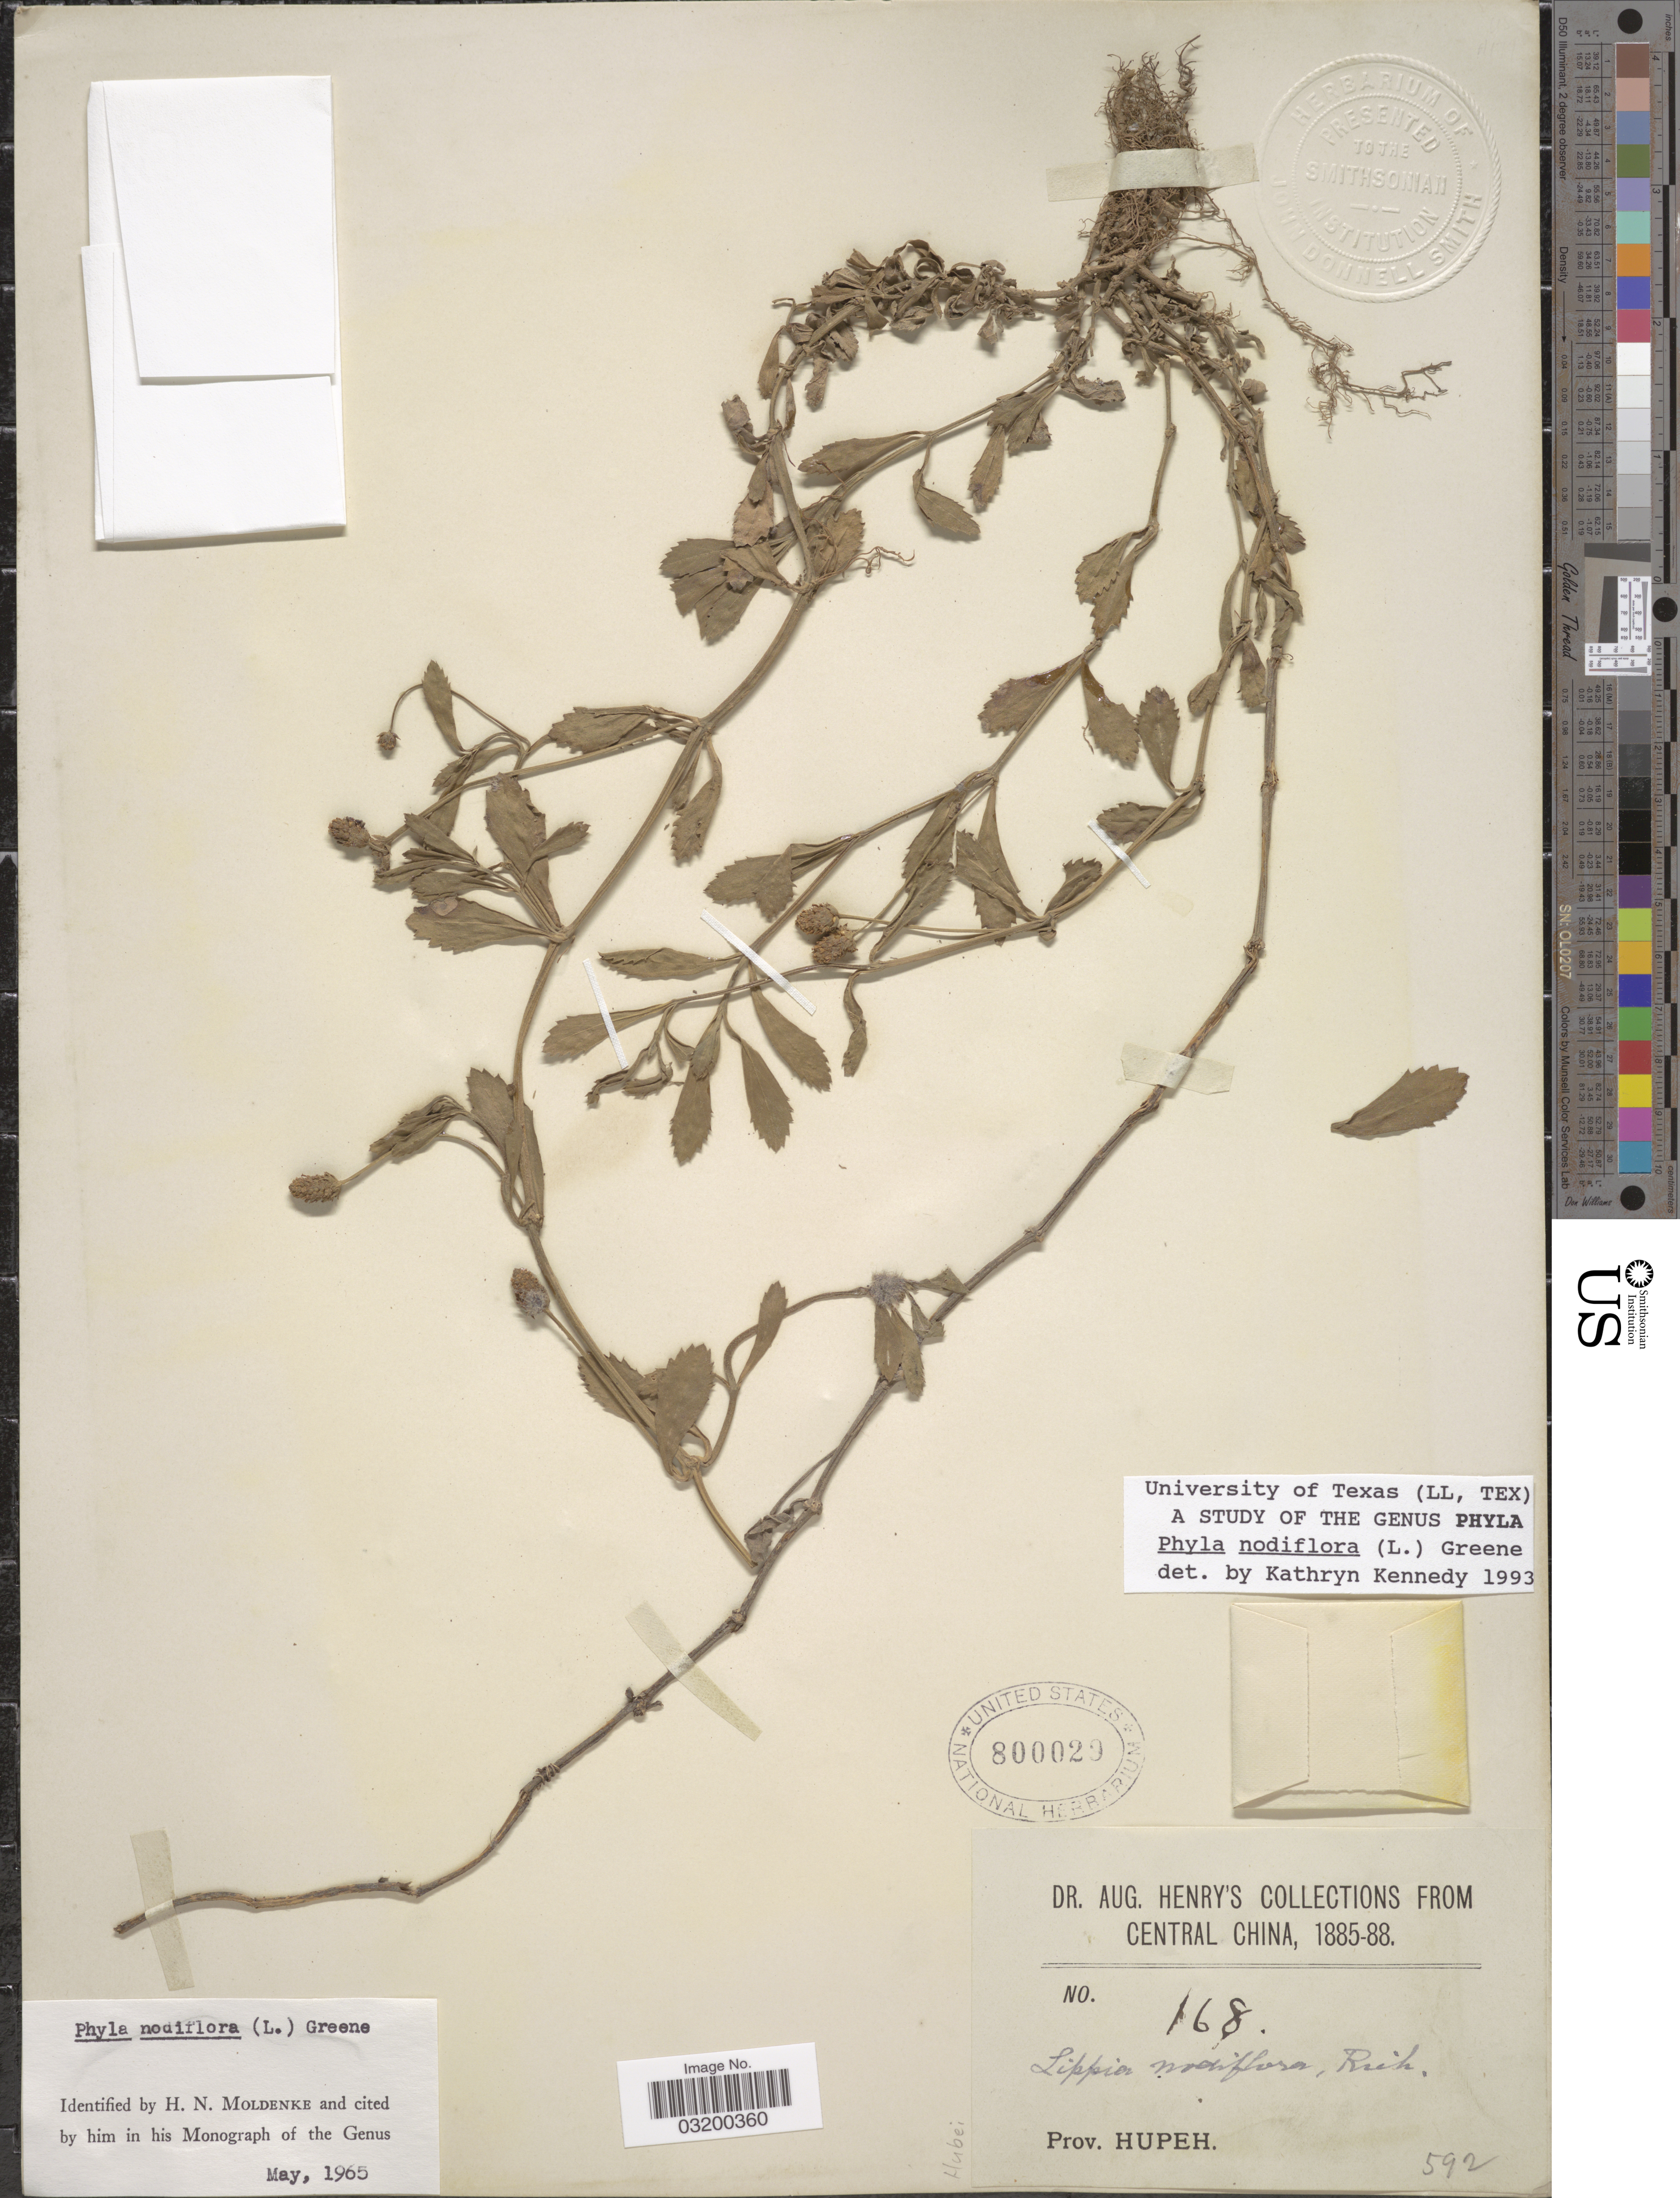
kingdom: Plantae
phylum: Tracheophyta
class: Magnoliopsida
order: Lamiales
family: Verbenaceae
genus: Phyla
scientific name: Phyla nodiflora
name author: (L.) Greene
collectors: A. Henry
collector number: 168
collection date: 1885/1888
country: China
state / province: Hubei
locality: Central China. Prov. Hupeh.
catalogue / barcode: US 800029